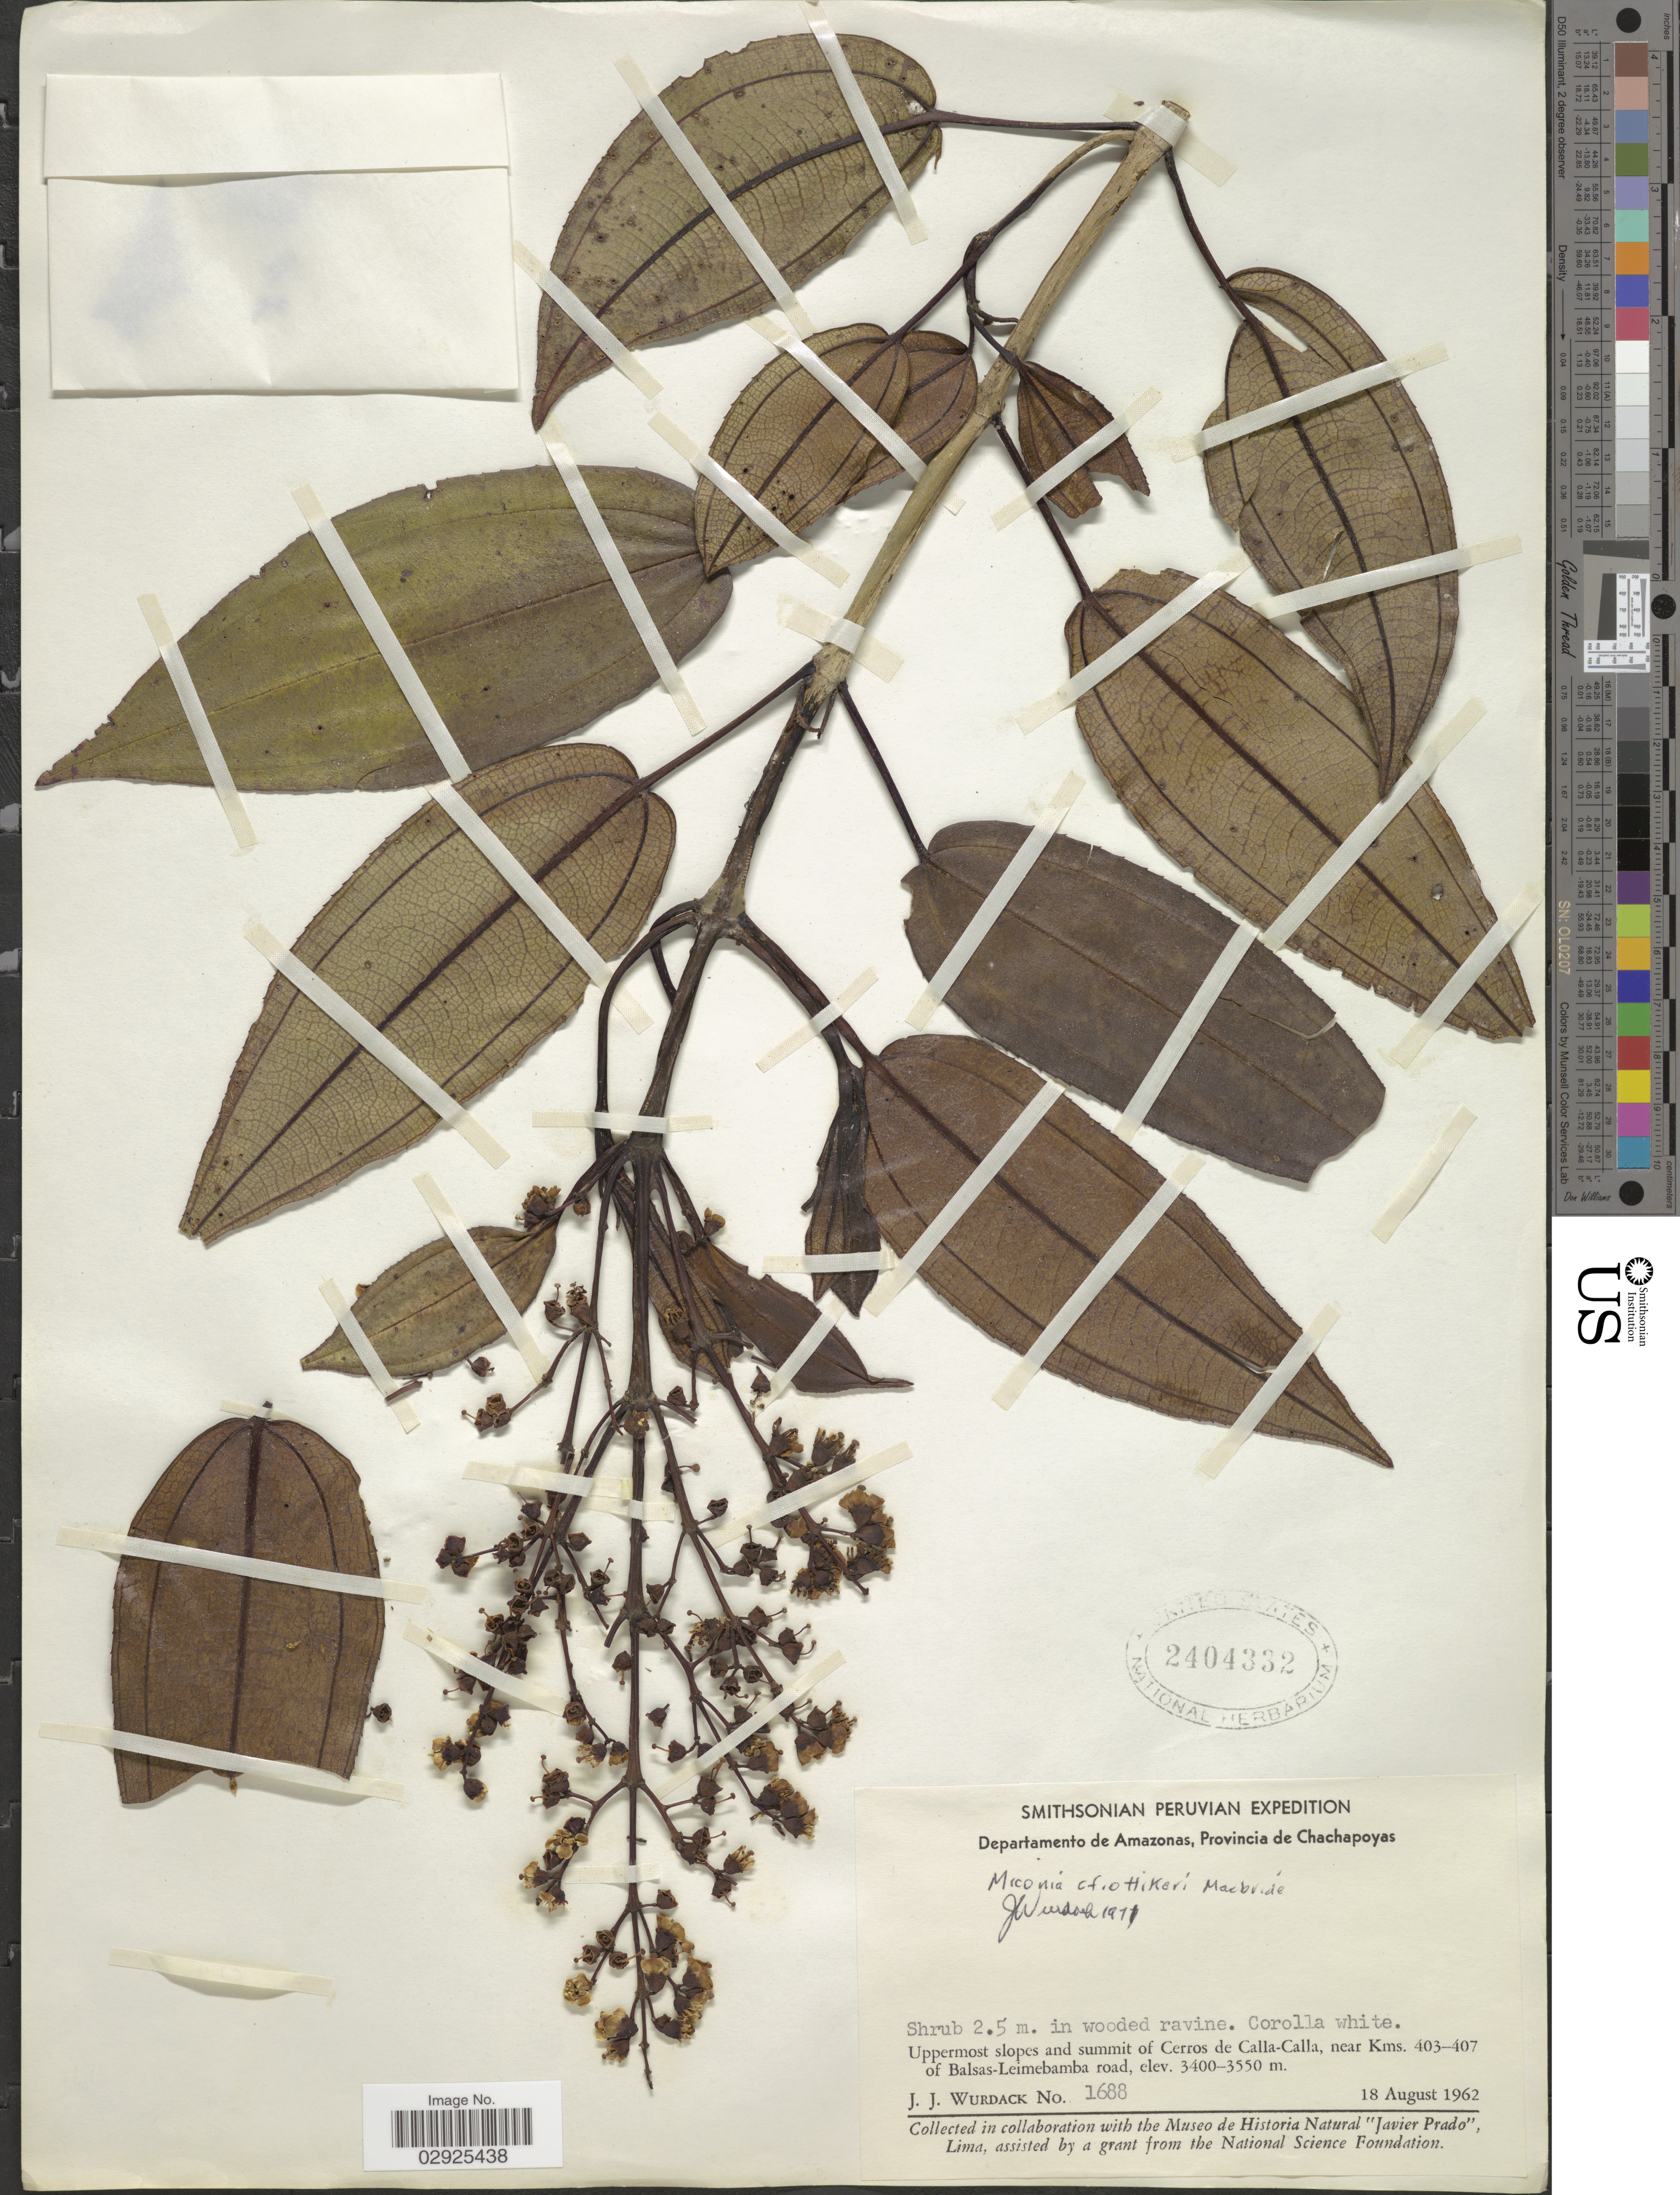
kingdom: Plantae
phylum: Tracheophyta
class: Magnoliopsida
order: Myrtales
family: Melastomataceae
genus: Miconia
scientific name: Miconia sp.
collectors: J. J. Wurdack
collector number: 1688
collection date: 1962-08-18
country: Peru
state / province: Amazonas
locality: Departamento de Amazonas, Provincia de Chachapoyas, Uppermost slopes and summit of Cerros de Calla-Calla, near Kms. 403-407 of Balsas-Leimebamba road.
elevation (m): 3400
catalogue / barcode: US 2404332